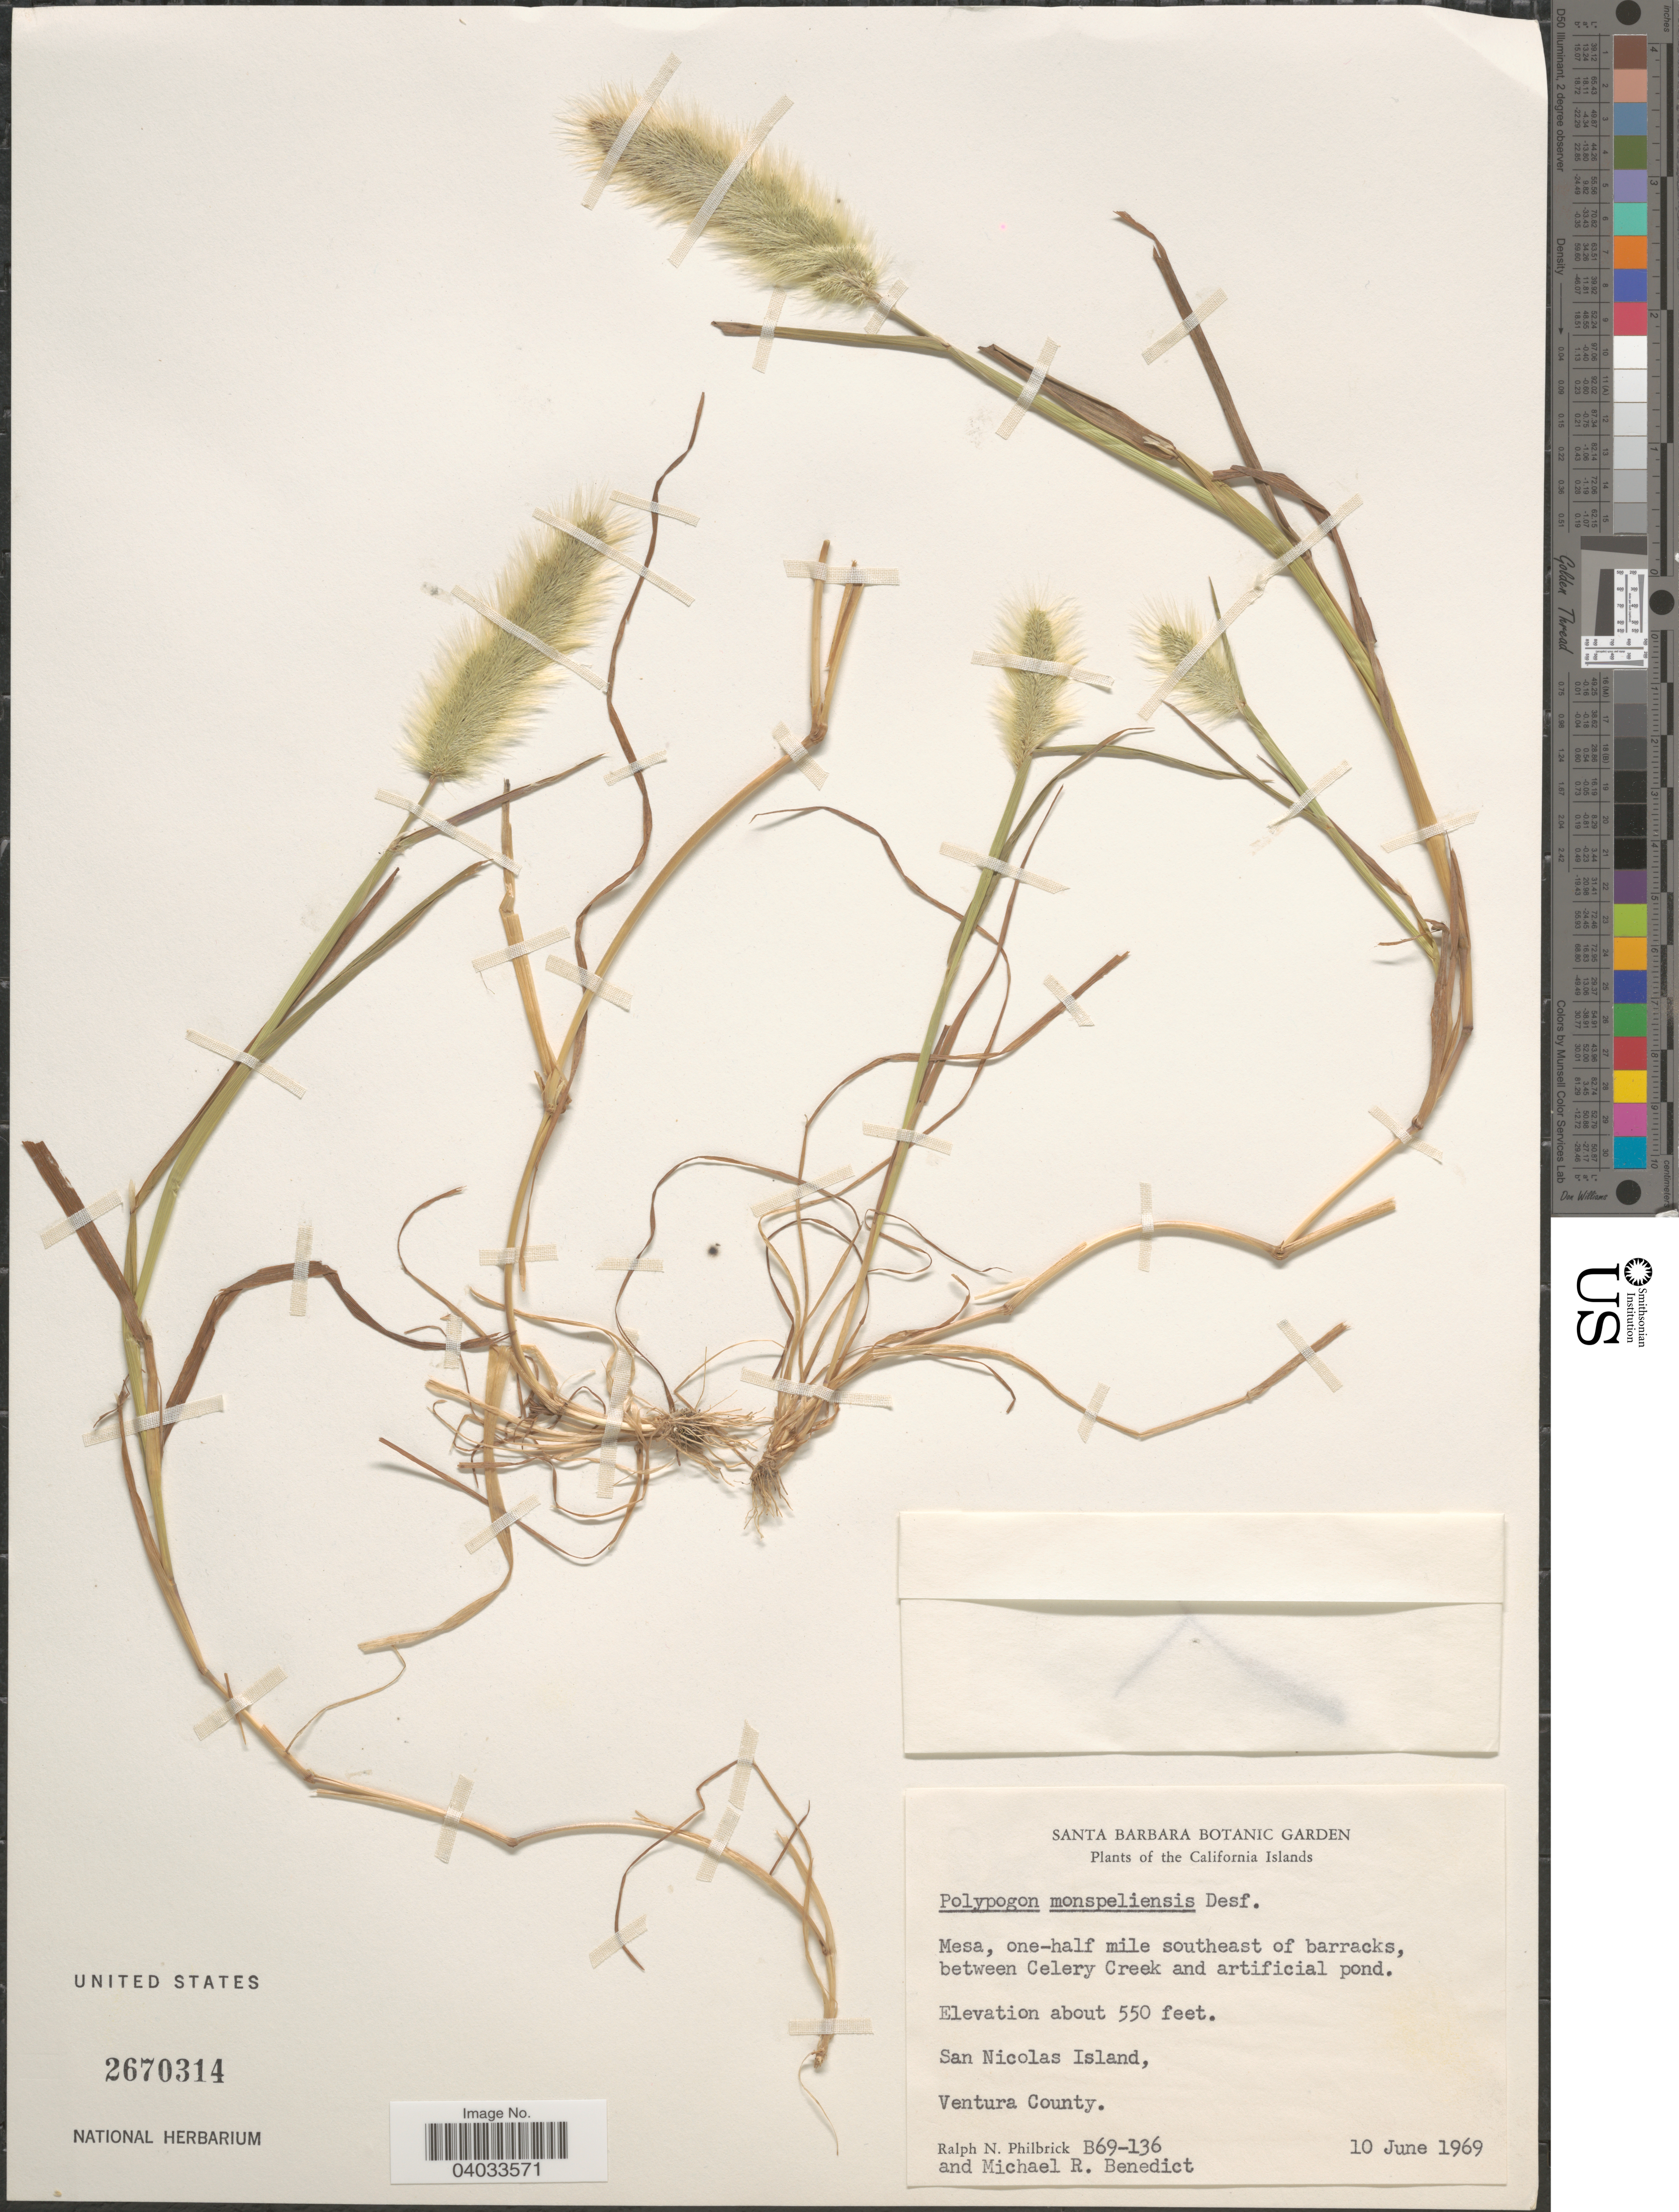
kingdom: Plantae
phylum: Tracheophyta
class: Liliopsida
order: Poales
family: Poaceae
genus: Polypogon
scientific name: Polypogon monspeliensis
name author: (L.) Desf.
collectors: R. Philbrick & M. R. Benedict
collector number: B69-136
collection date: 1969-06-10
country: United States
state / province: California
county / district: Ventura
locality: The California Islands. Mesa, one-half mile southeast of barracks, between Celery Creek and artificial pond. San Nicolas Island, Ventura County.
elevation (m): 168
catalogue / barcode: US 2670314